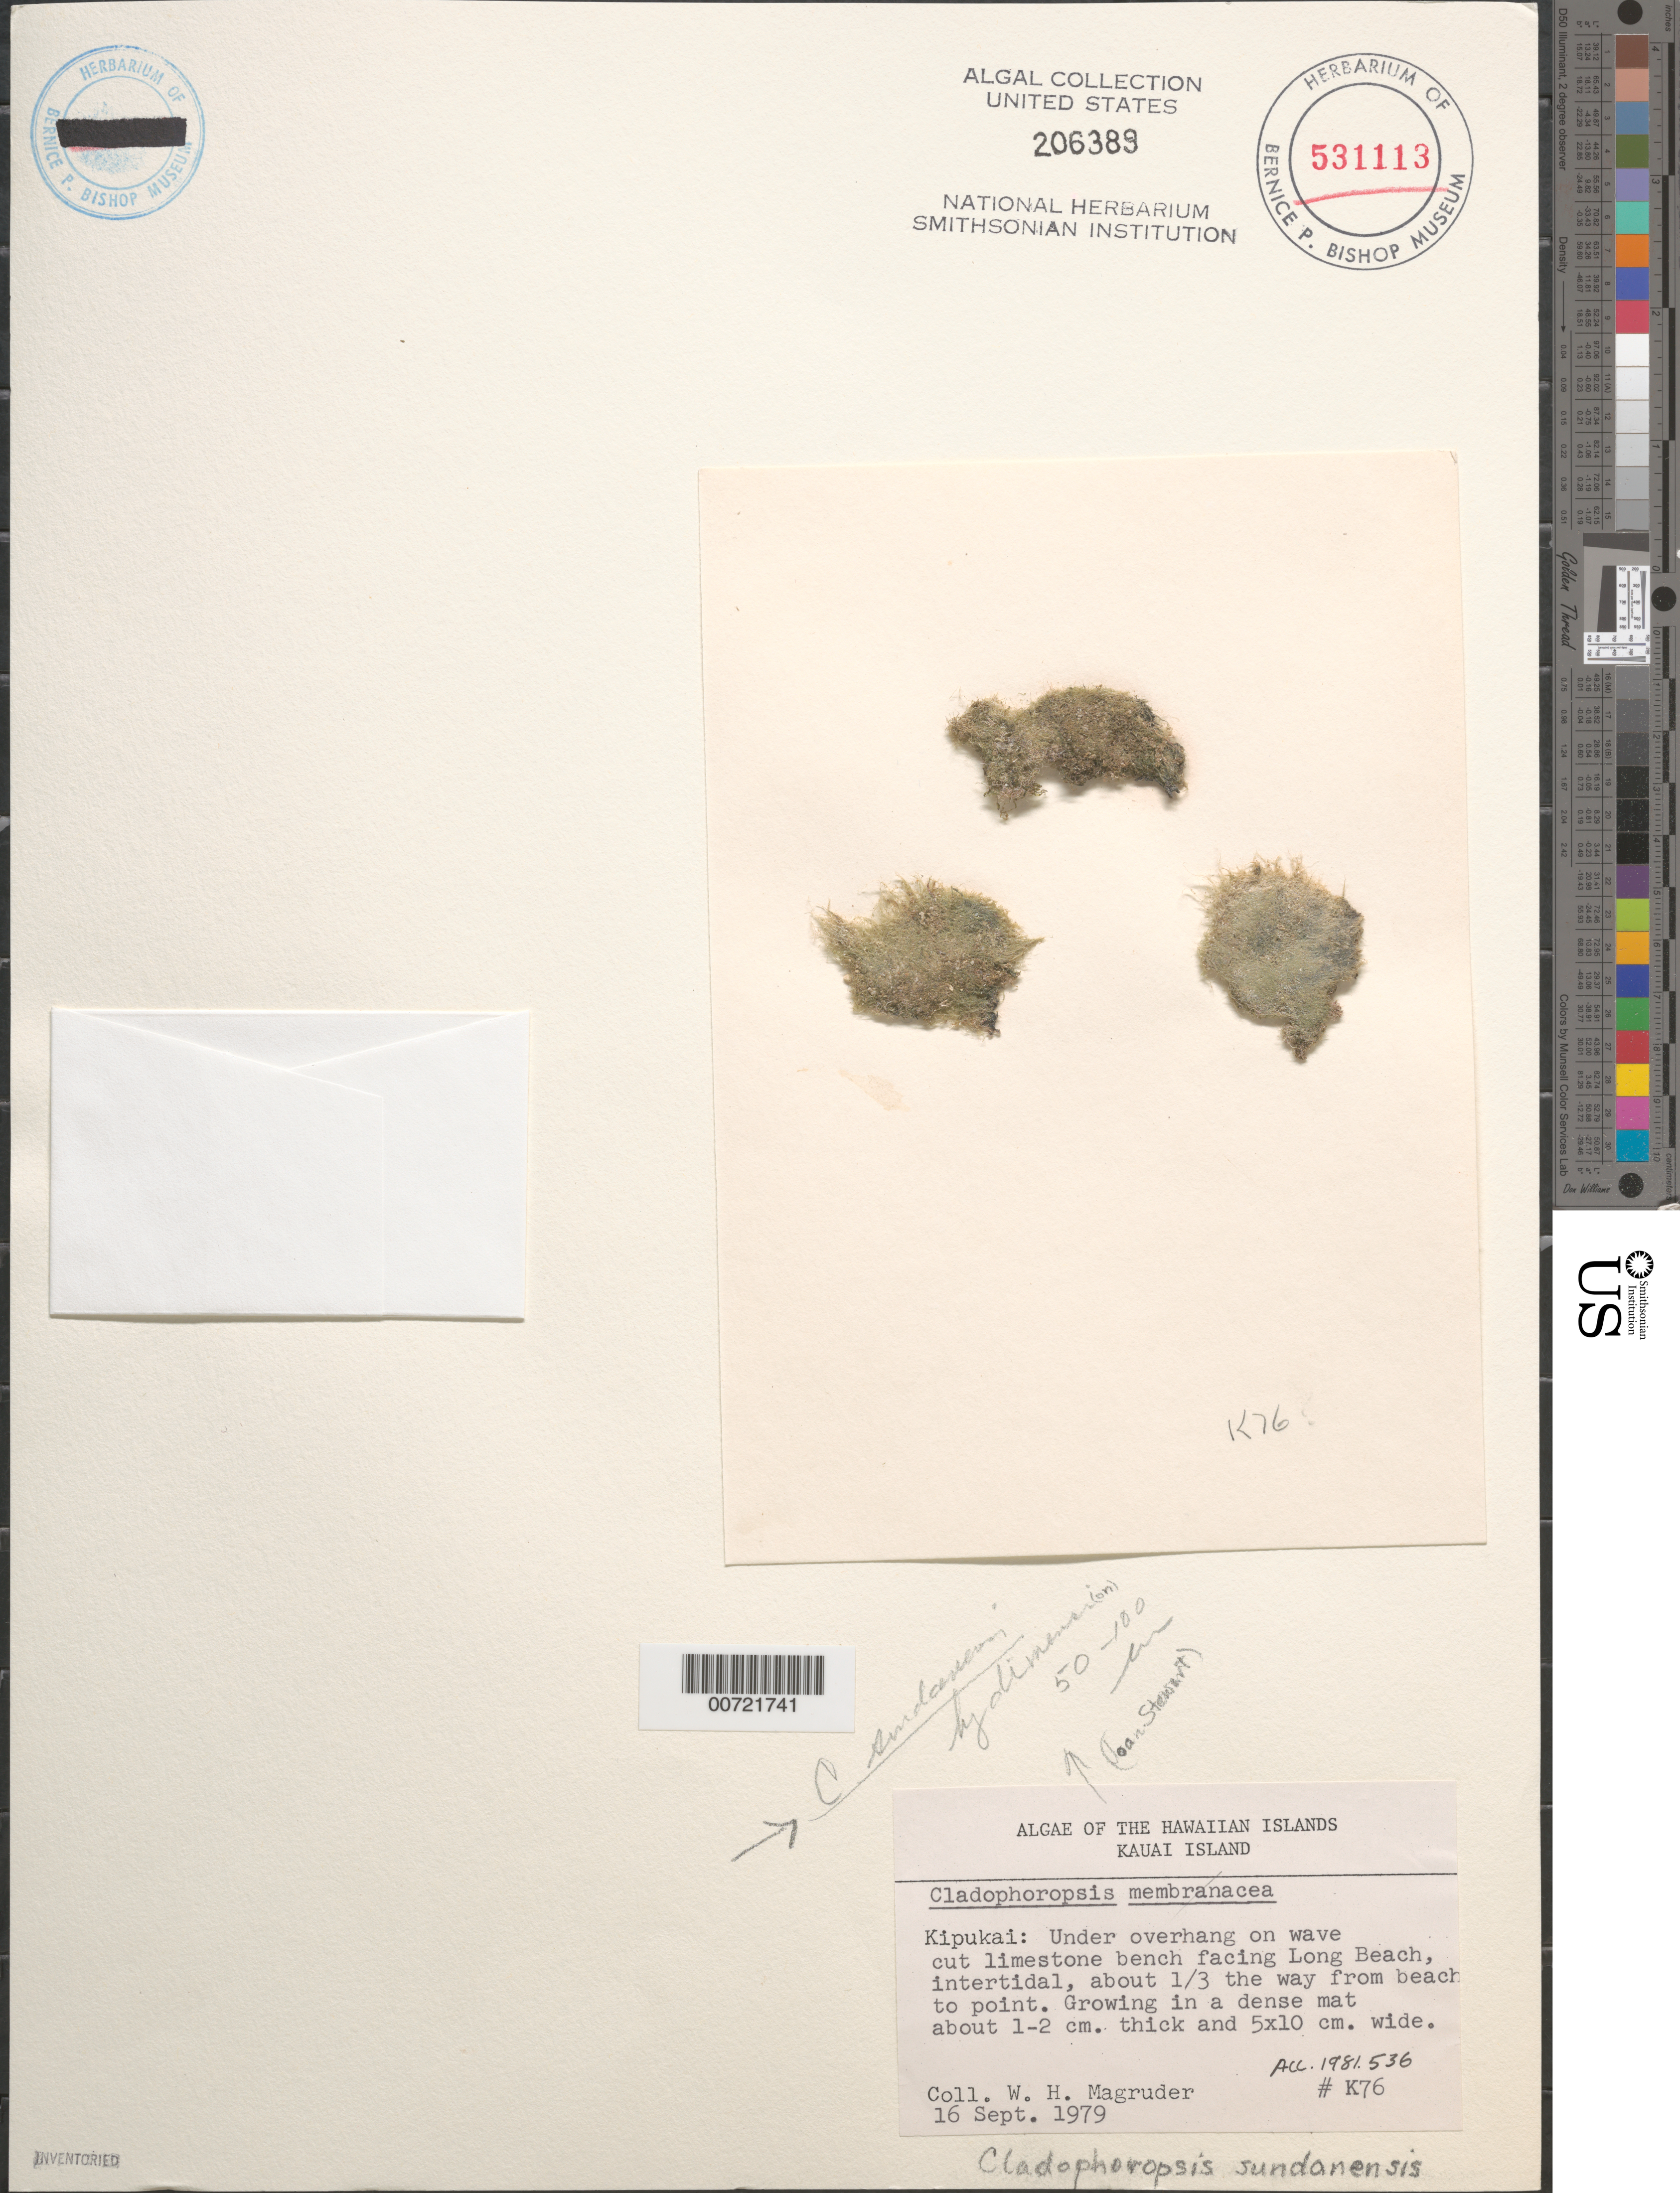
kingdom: Plantae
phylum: Chlorophyta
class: Ulvophyceae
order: Siphonocladales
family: Boodleaceae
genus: Cladophoropsis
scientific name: Cladophoropsis fasciculata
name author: (Kjellm.) N.Wille in Engl. & Prantl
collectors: W. Magruder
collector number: K76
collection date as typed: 16 Sep 1979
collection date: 1979-09-16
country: United States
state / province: Hawaii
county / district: Kauai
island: Kaua'i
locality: Kipukai, Long Beach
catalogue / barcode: US 206389